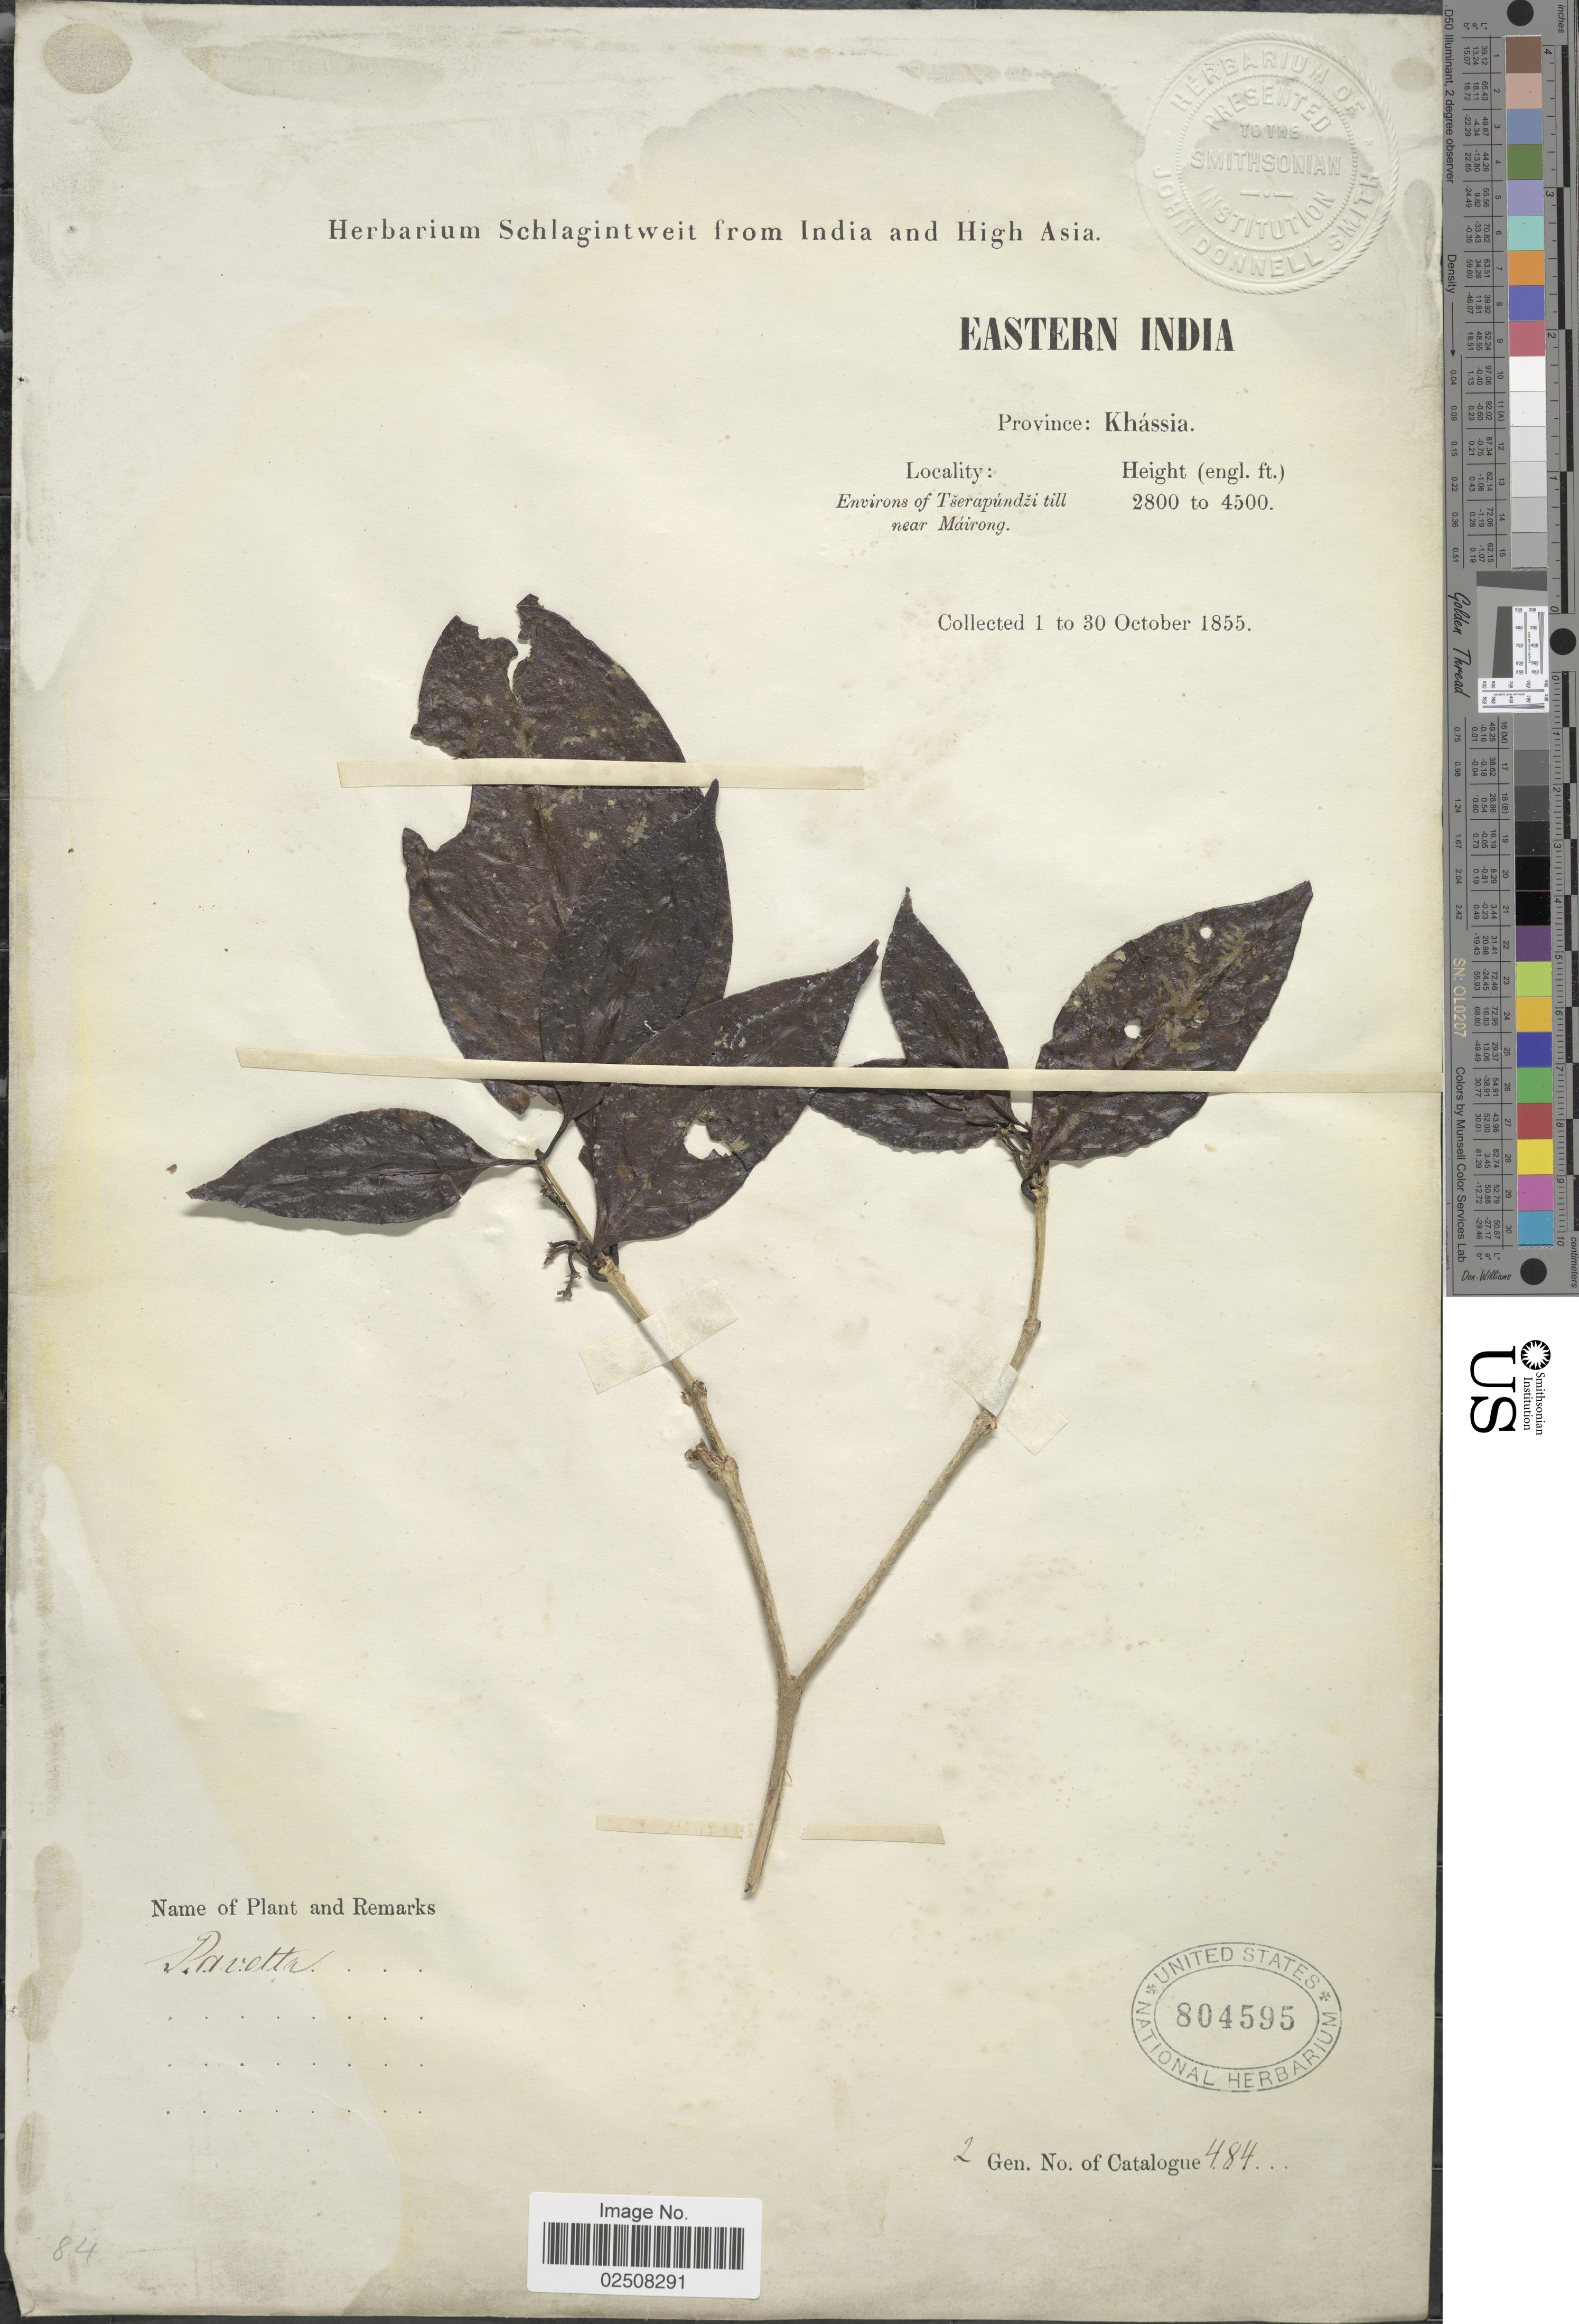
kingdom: Plantae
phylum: Tracheophyta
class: Magnoliopsida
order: Gentianales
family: Rubiaceae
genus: Pavetta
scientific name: Pavetta sp.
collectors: ex herb. Schlagintweit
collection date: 1855-10-01/1855-10-30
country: India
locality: Eastern India, Province: Khássia, Environs of Tserapúndzi till near Máirong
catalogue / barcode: US 804595